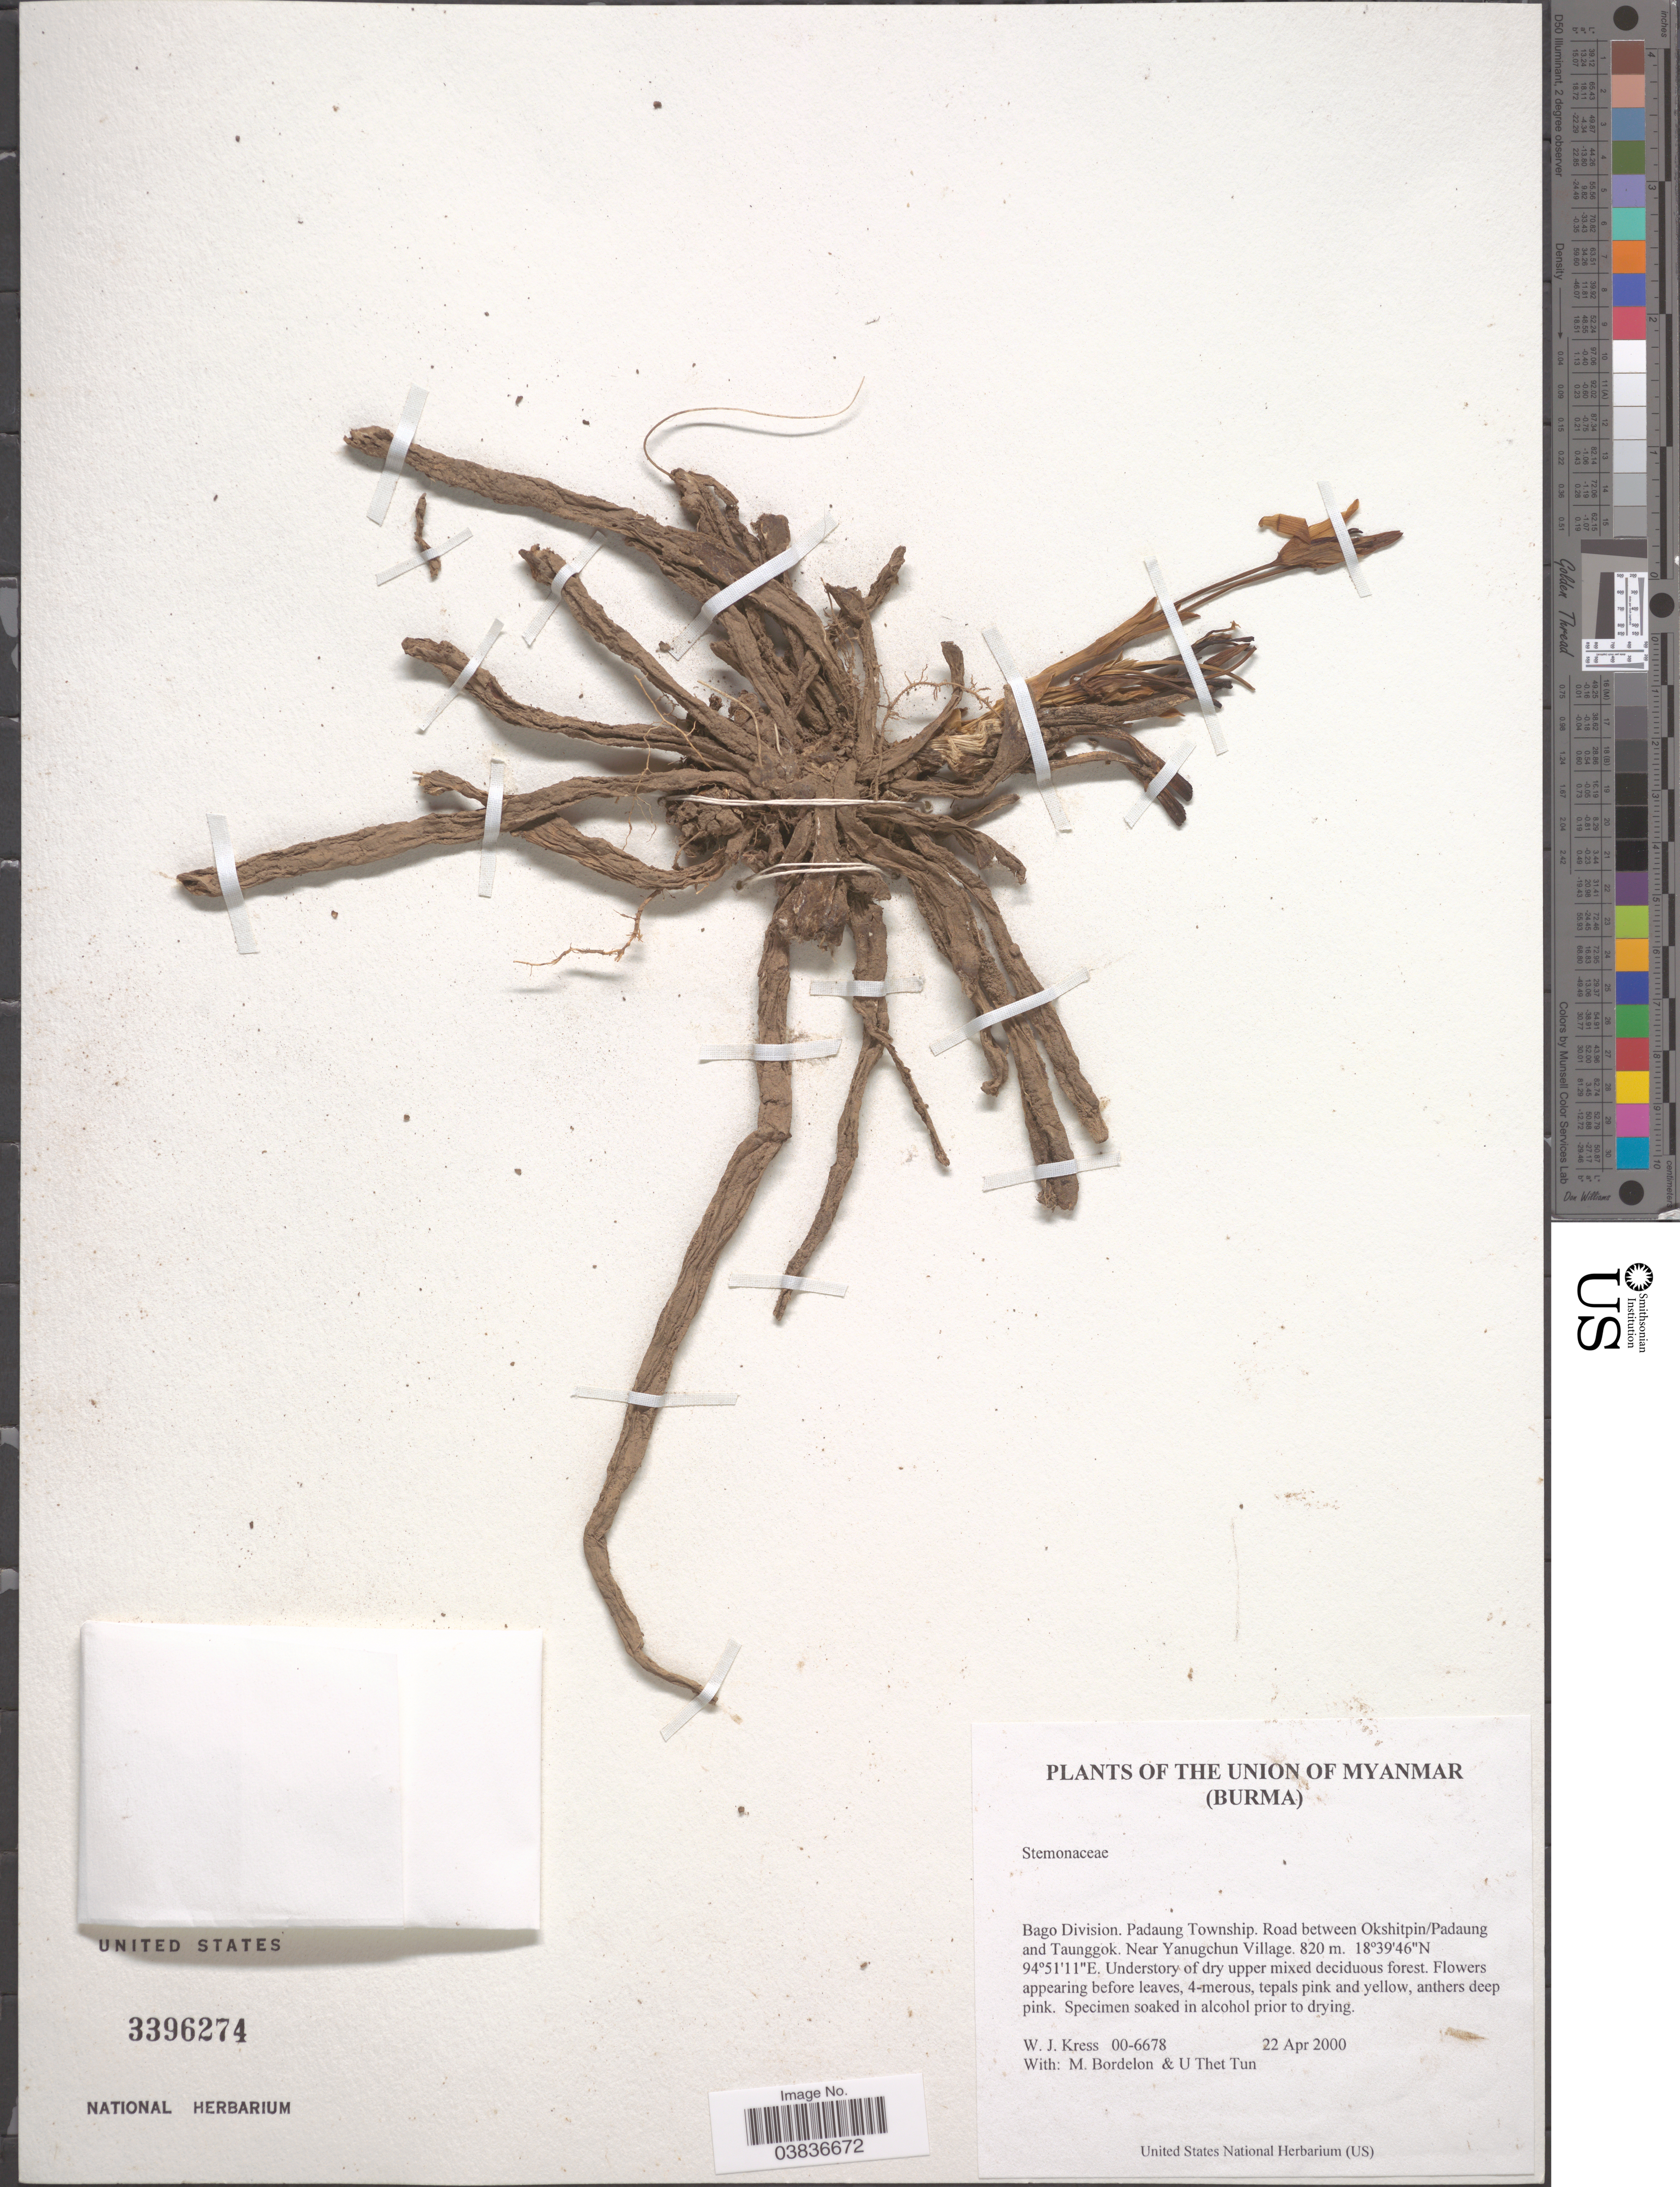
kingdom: Plantae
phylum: Tracheophyta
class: Liliopsida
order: Pandanales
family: Stemonaceae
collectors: W. J. Kress, M. Bordelon & T. Tun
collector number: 00-6678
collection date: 2000-04-22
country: Myanmar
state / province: Bago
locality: The Union of Myanmar (Burma). Bago Division. Padaung Township. Road between Okshitpin/Padaung and Taunggok. Near Yanugchun Village.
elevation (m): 820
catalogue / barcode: US 3396274